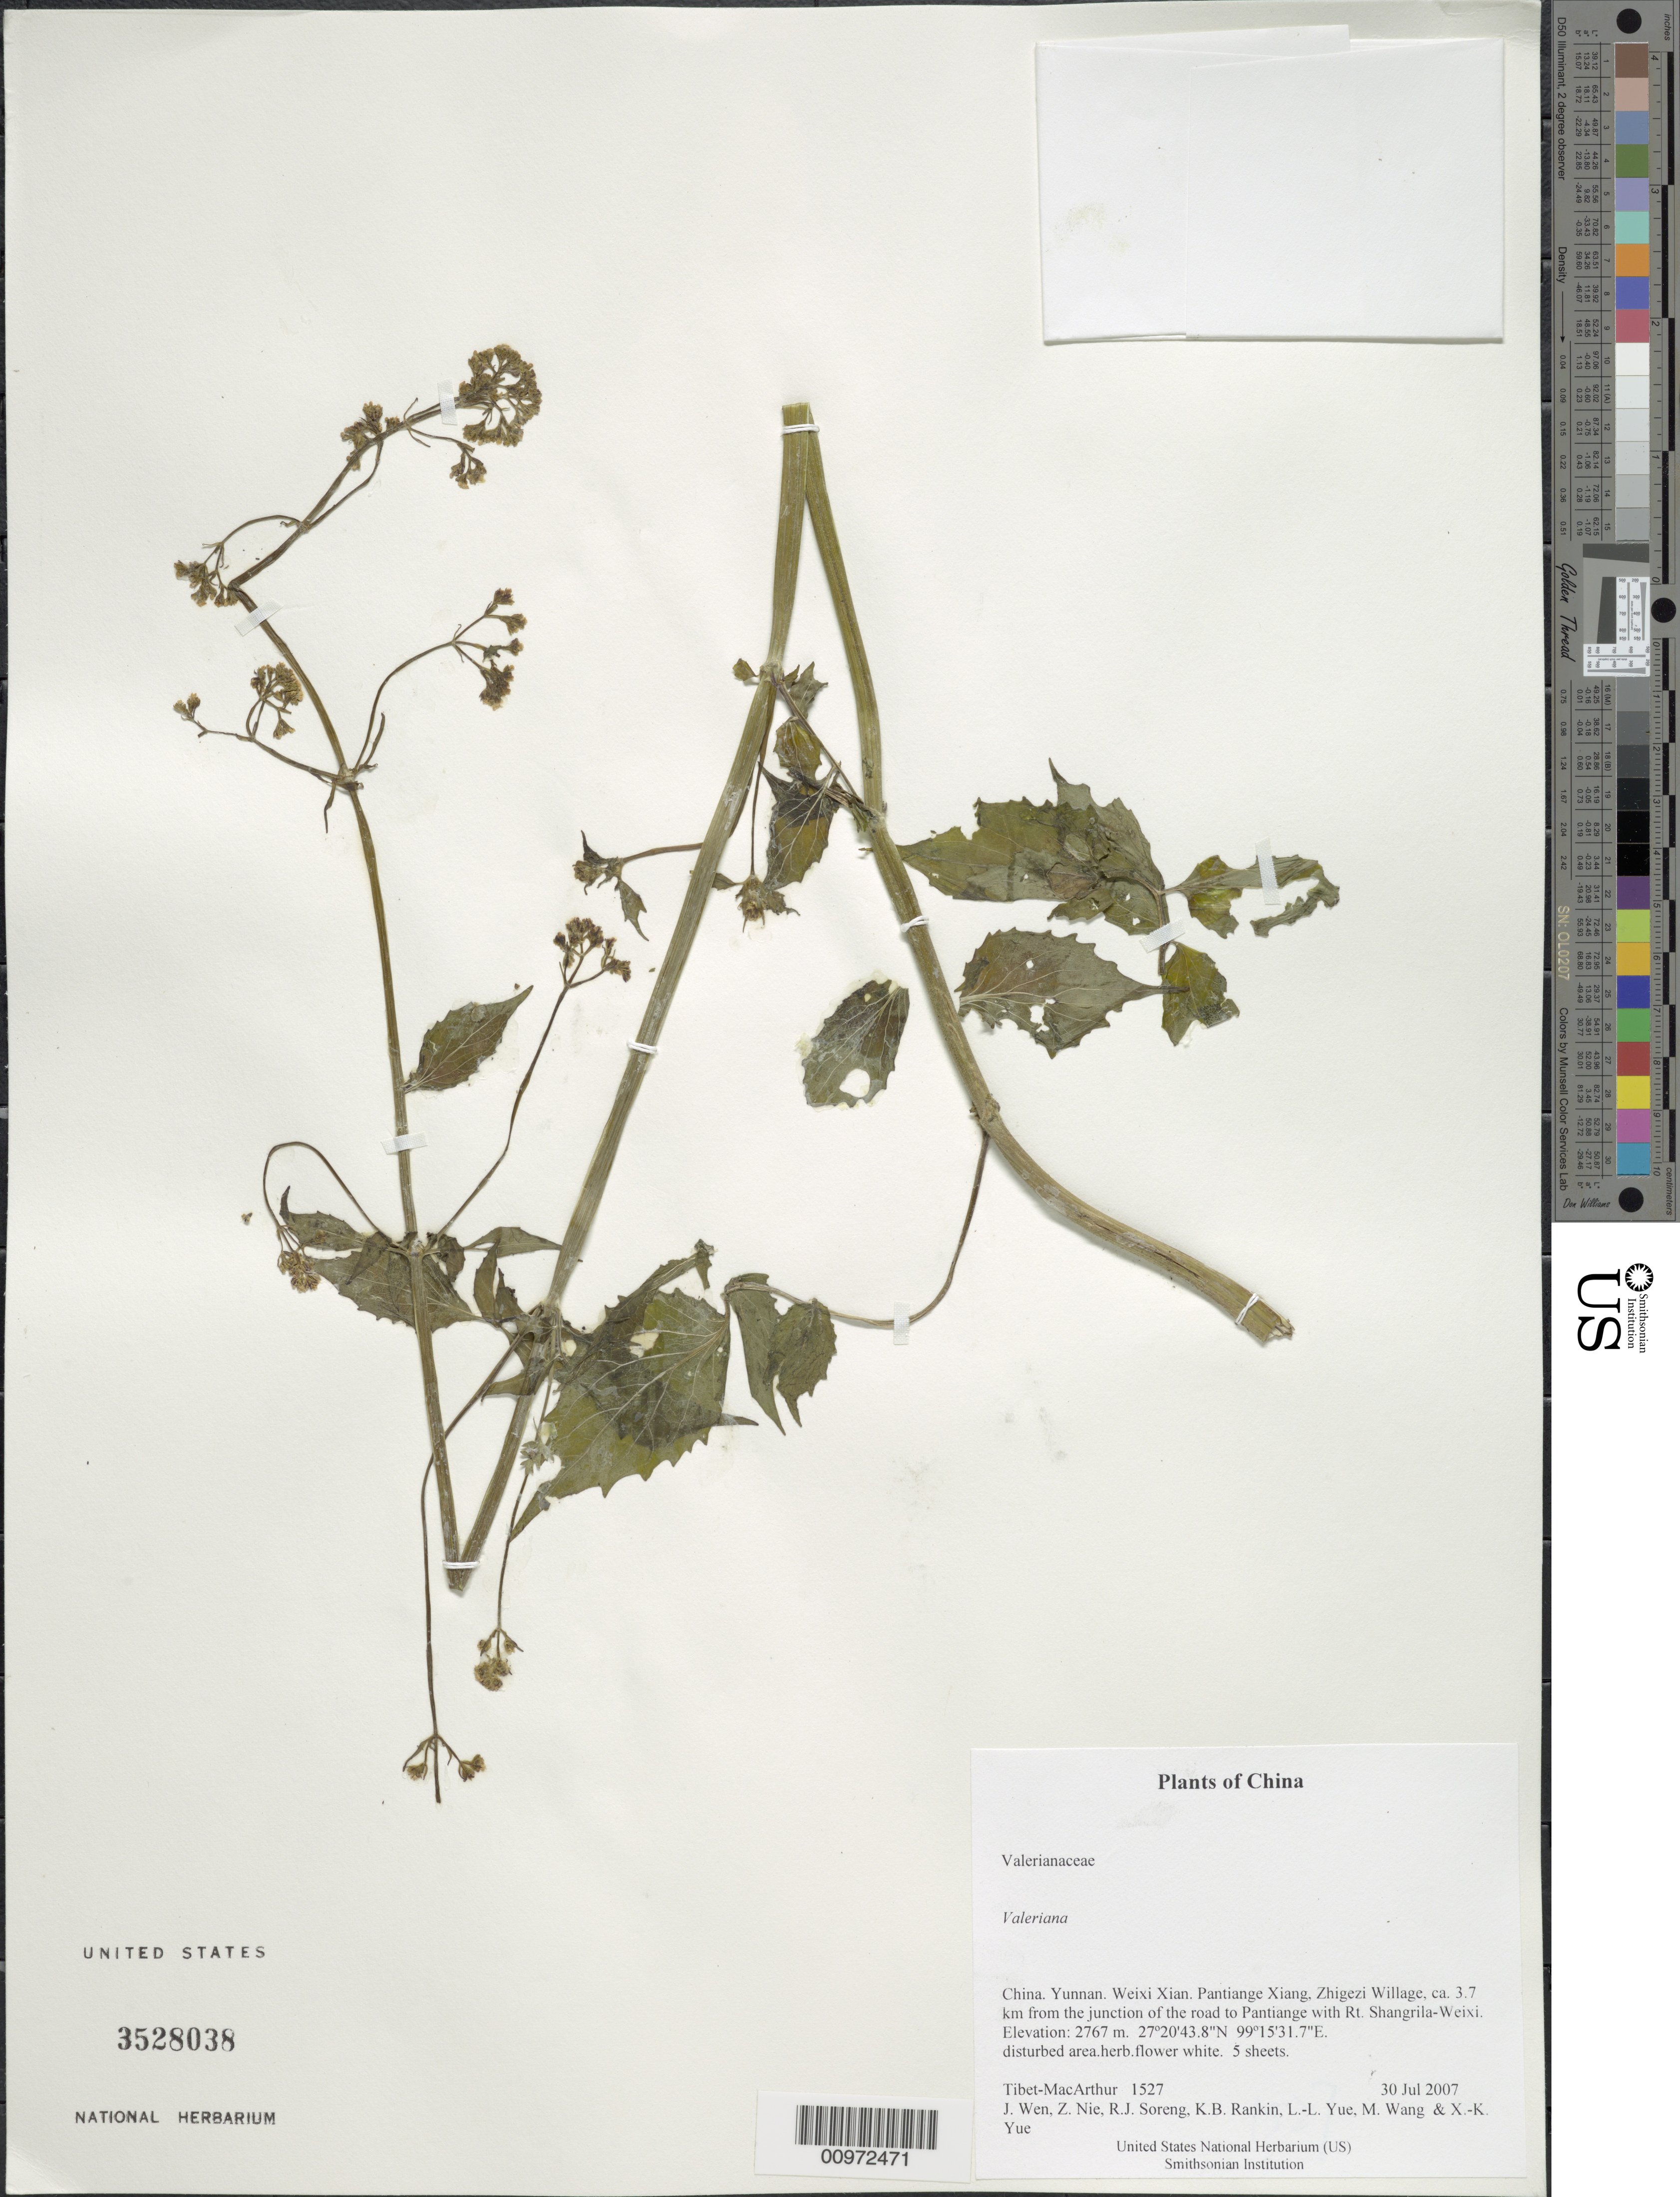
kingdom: Plantae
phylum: Tracheophyta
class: Magnoliopsida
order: Dipsacales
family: Caprifoliaceae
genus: Valeriana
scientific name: Valeriana sp.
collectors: Tibet-MacArthur, J. Wen, Z. Nie, R. J. Soreng, K. Rankin, L. Yue, M. Wang & X. Yue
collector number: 1527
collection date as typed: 30 Jul 2007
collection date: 2007-07-30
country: China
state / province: Yunnan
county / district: Weixi Xian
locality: Pantiange Xiang, Zhigezi Willage, ca. 3.7 km from the junction of the road to Pantiange with Rt. Shangrila-Weixi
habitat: disturbed area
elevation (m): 2767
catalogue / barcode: US 3528038